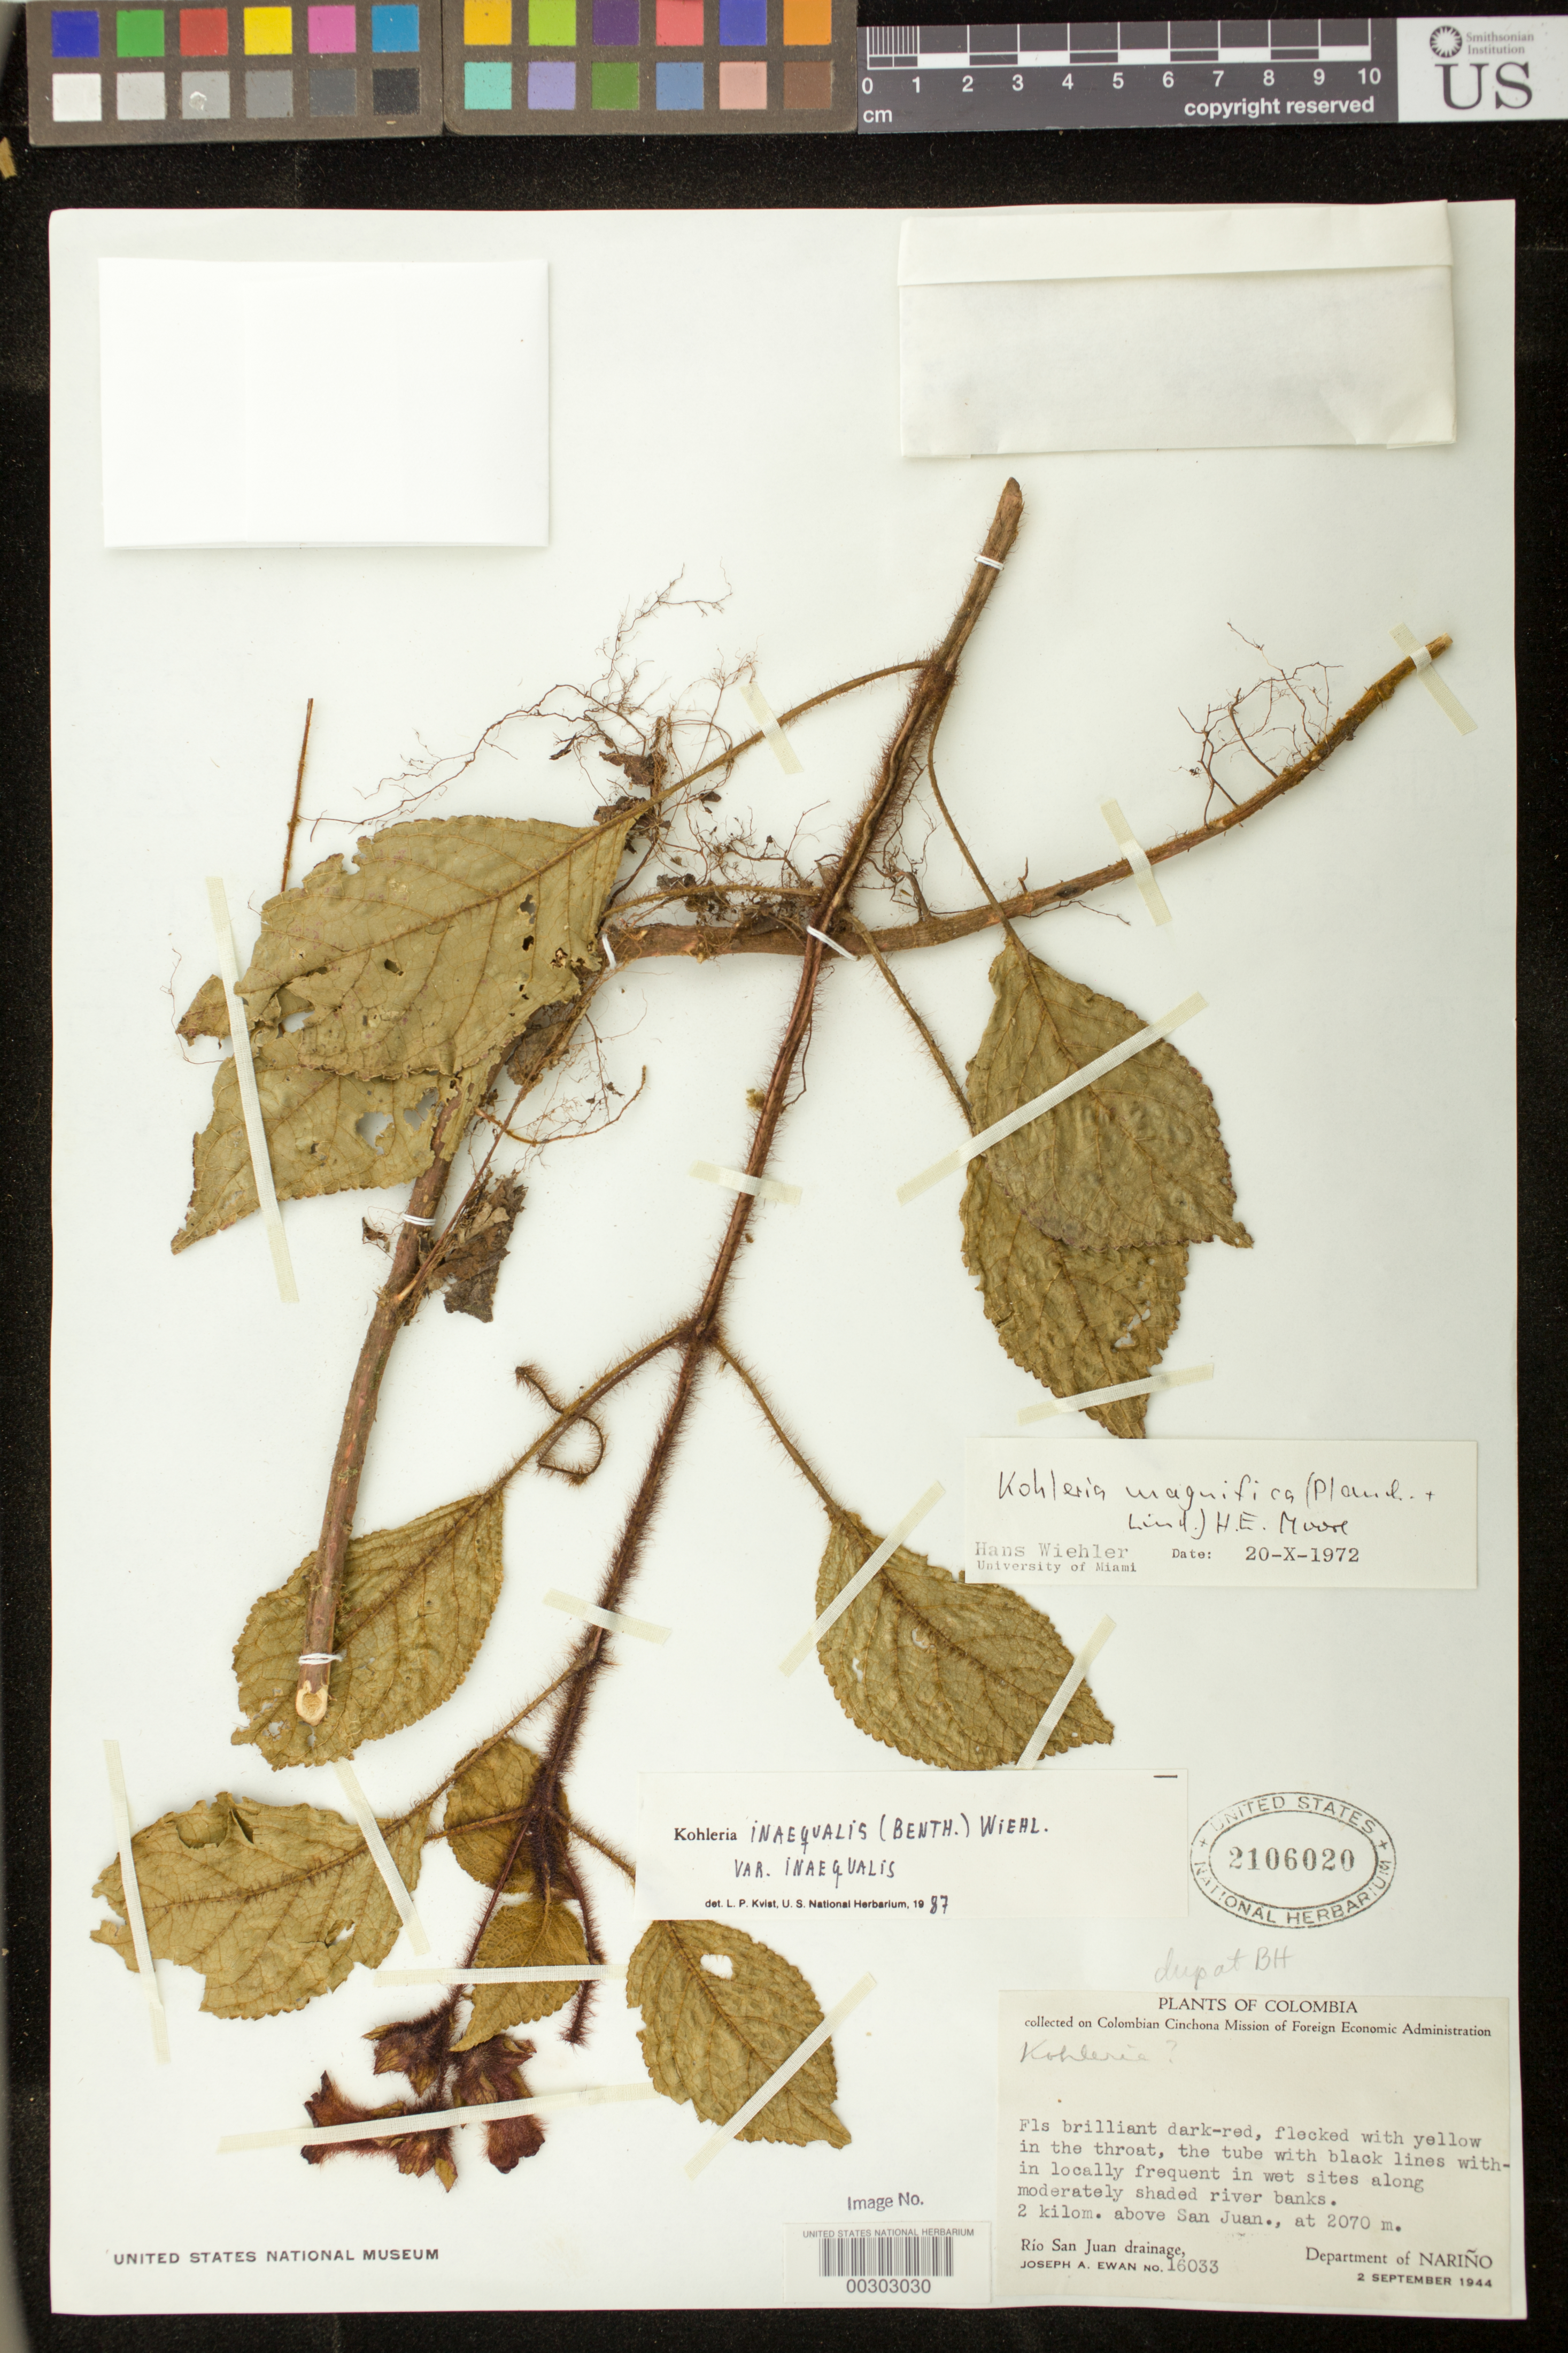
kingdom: Plantae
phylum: Tracheophyta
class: Magnoliopsida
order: Lamiales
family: Gesneriaceae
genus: Kohleria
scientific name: Kohleria inaequalis var. inaequalis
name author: (Benth.) Wiehler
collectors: J. A. Ewan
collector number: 16033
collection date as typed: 02 Sep 1944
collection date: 1944-09-02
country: Colombia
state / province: Nariño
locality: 2 km above San Juan, Rio San Juan drainage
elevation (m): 2070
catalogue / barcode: US 2106020